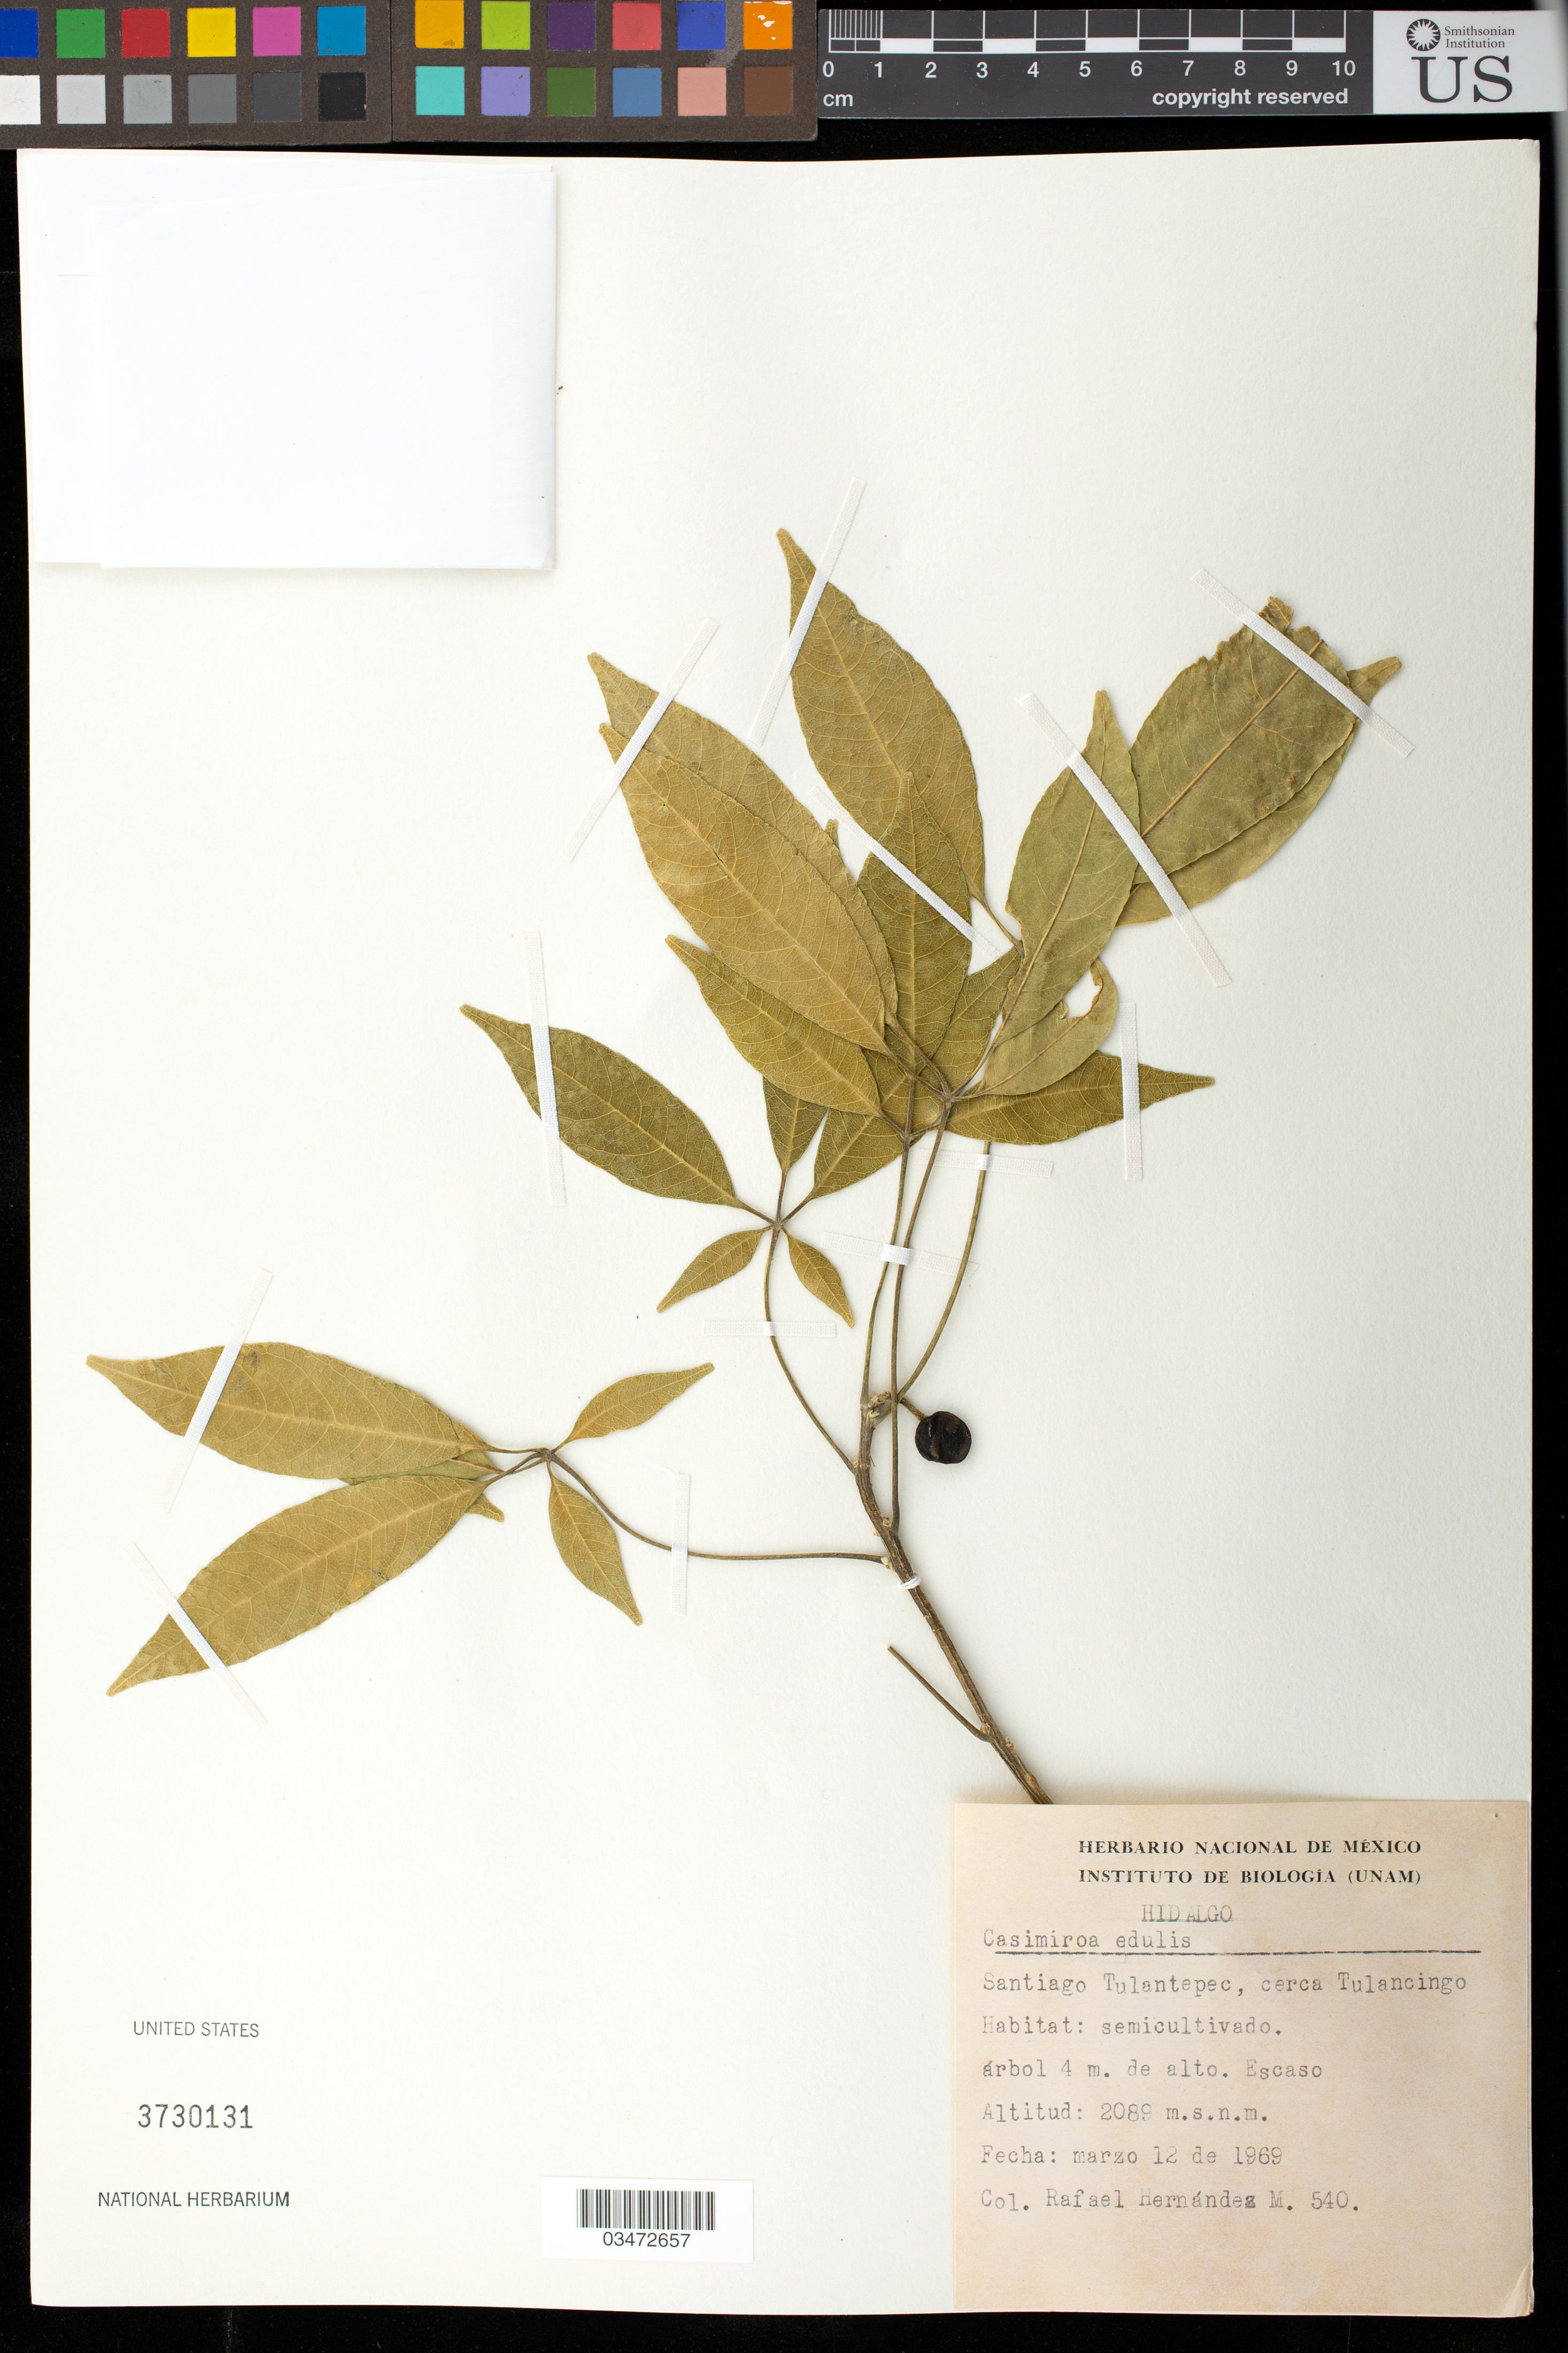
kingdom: Plantae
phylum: Tracheophyta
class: Magnoliopsida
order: Sapindales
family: Rutaceae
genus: Casimiroa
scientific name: Casimiroa edulis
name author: La Llave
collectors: R. M. Hernandez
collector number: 540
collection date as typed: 17 Oct 1969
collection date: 1969-03-12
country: Mexico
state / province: Hidalgo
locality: Santiago Tulantepec, cerca Tulancingo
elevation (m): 2089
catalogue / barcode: US 3730131